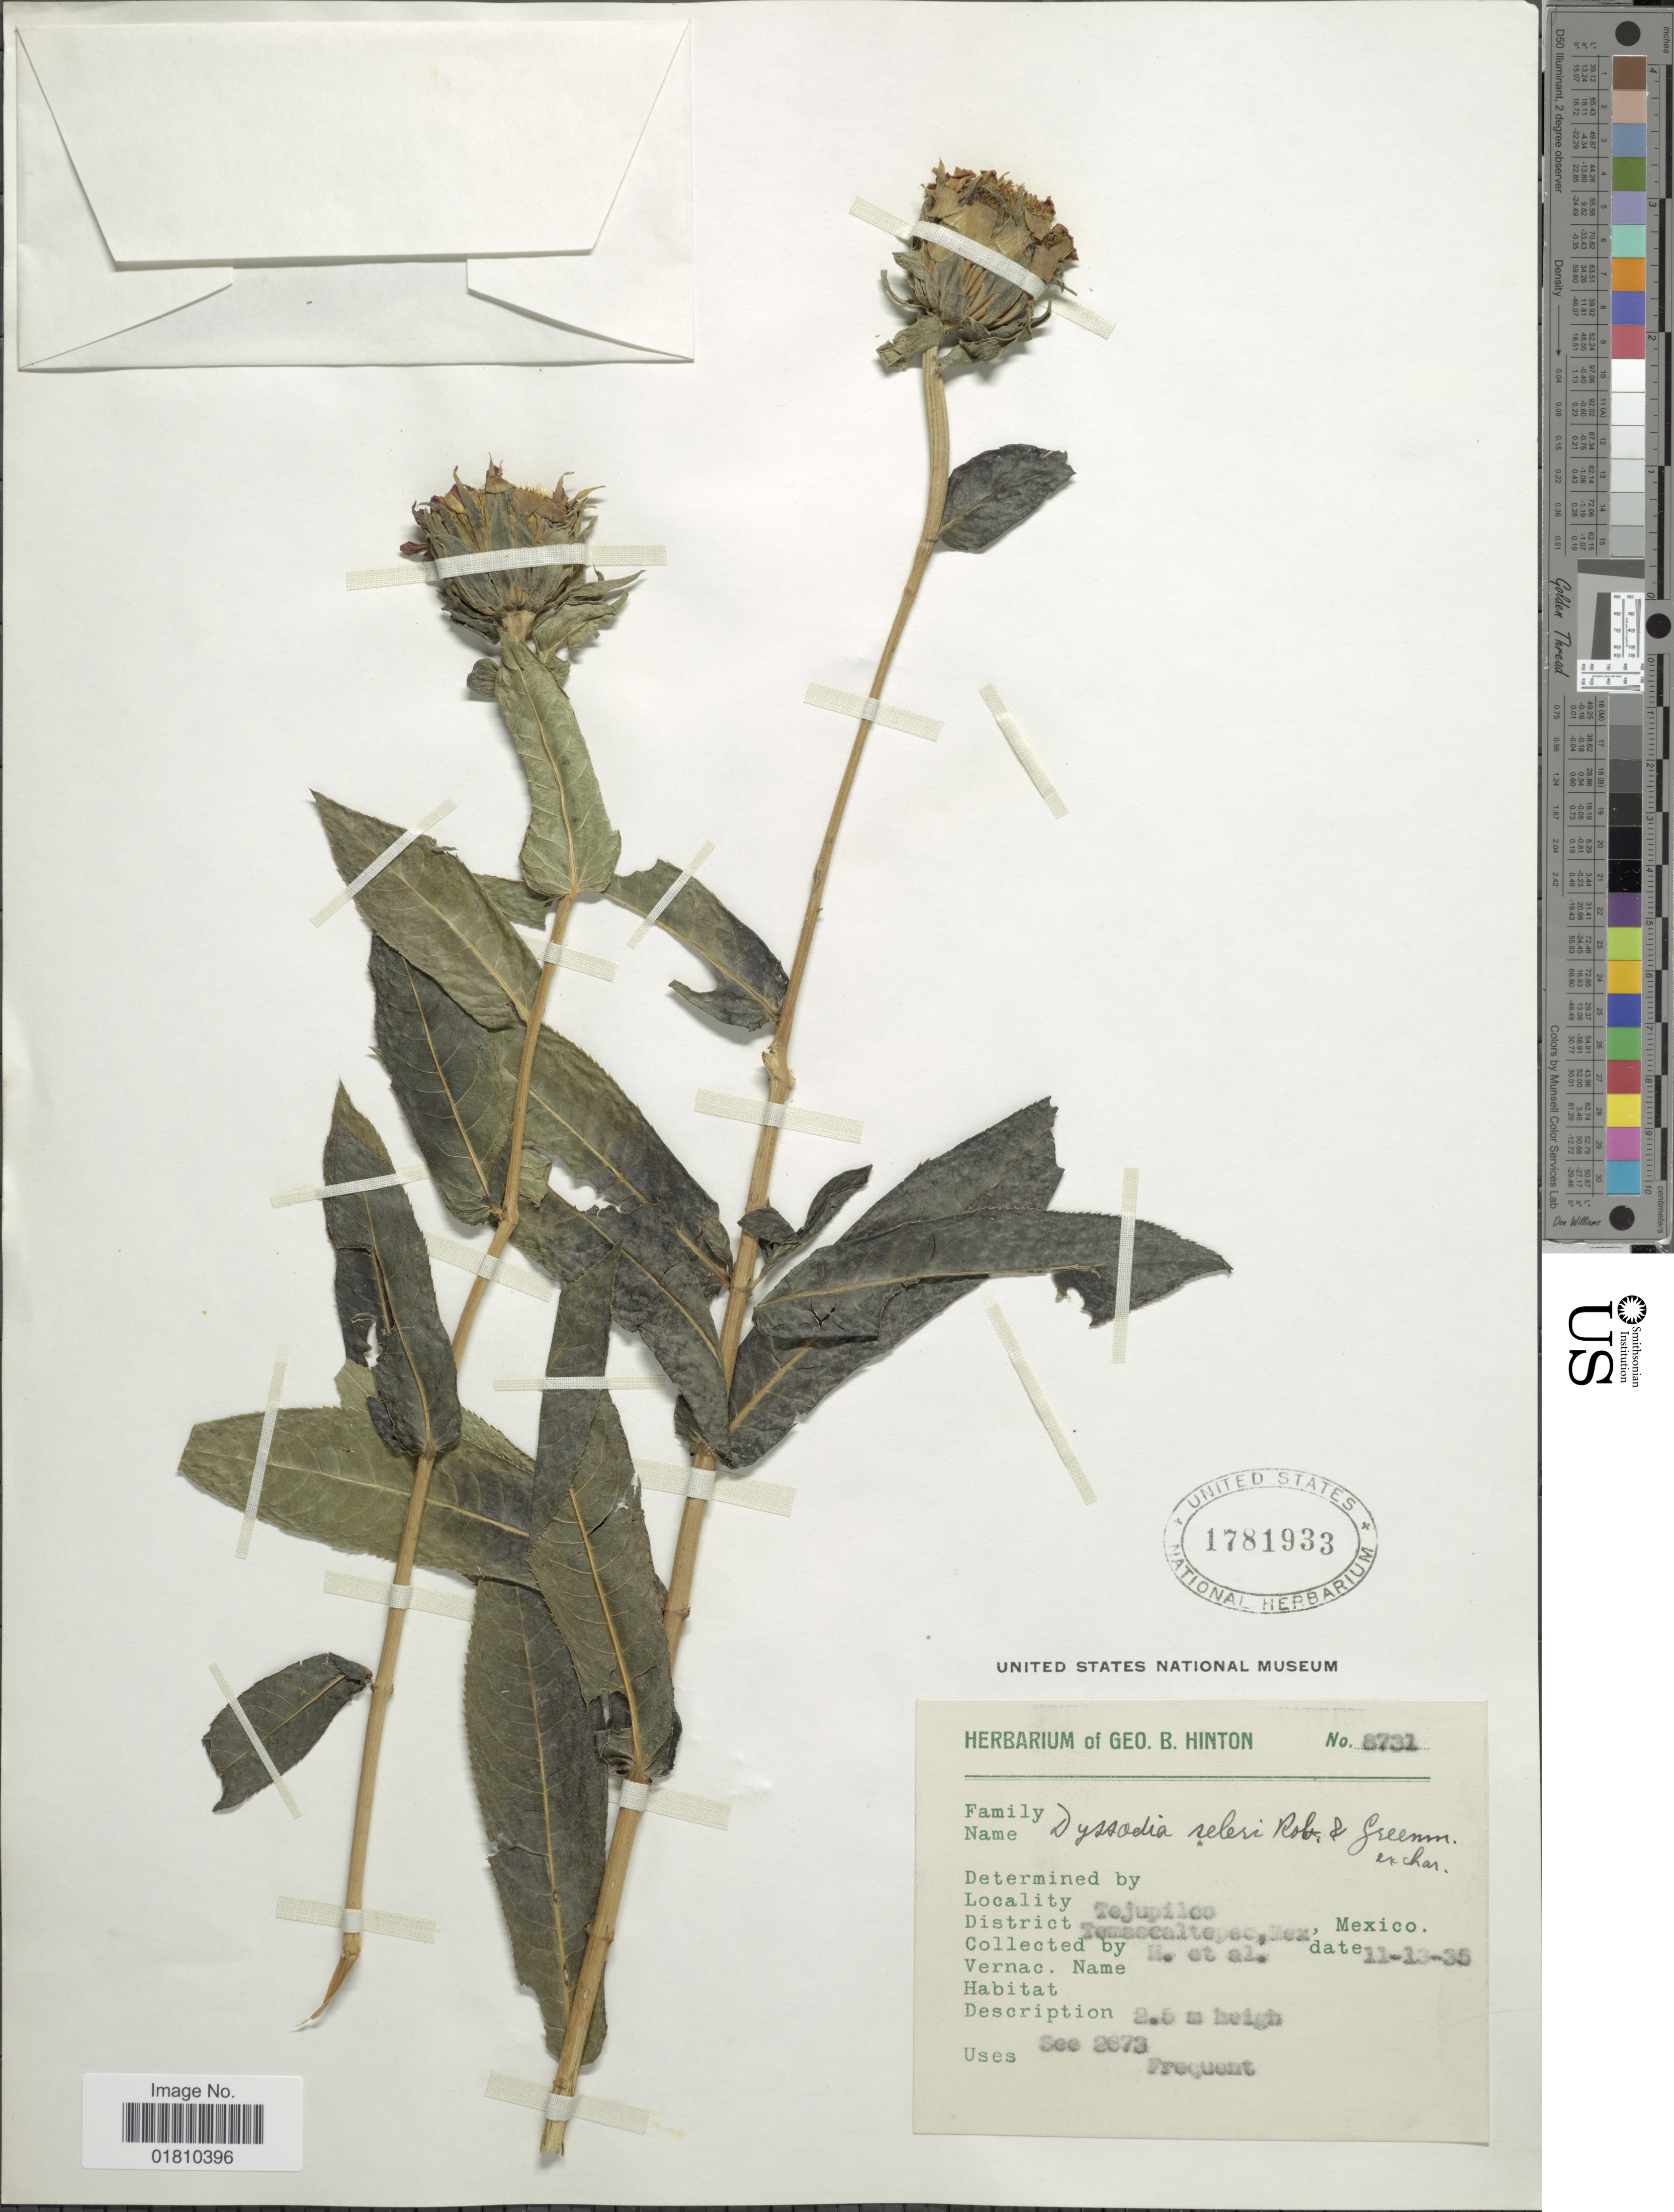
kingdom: Plantae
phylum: Tracheophyta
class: Magnoliopsida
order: Asterales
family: Asteraceae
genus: Boeberoides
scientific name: Boeberoides grandiflora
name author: (DC.) Strother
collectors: G. B. Hinton & et al.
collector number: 8731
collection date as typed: Transcribed d/m/y: 13/11/35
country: Mexico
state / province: México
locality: Tejupilco, District Temascatepec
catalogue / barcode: US 1781933